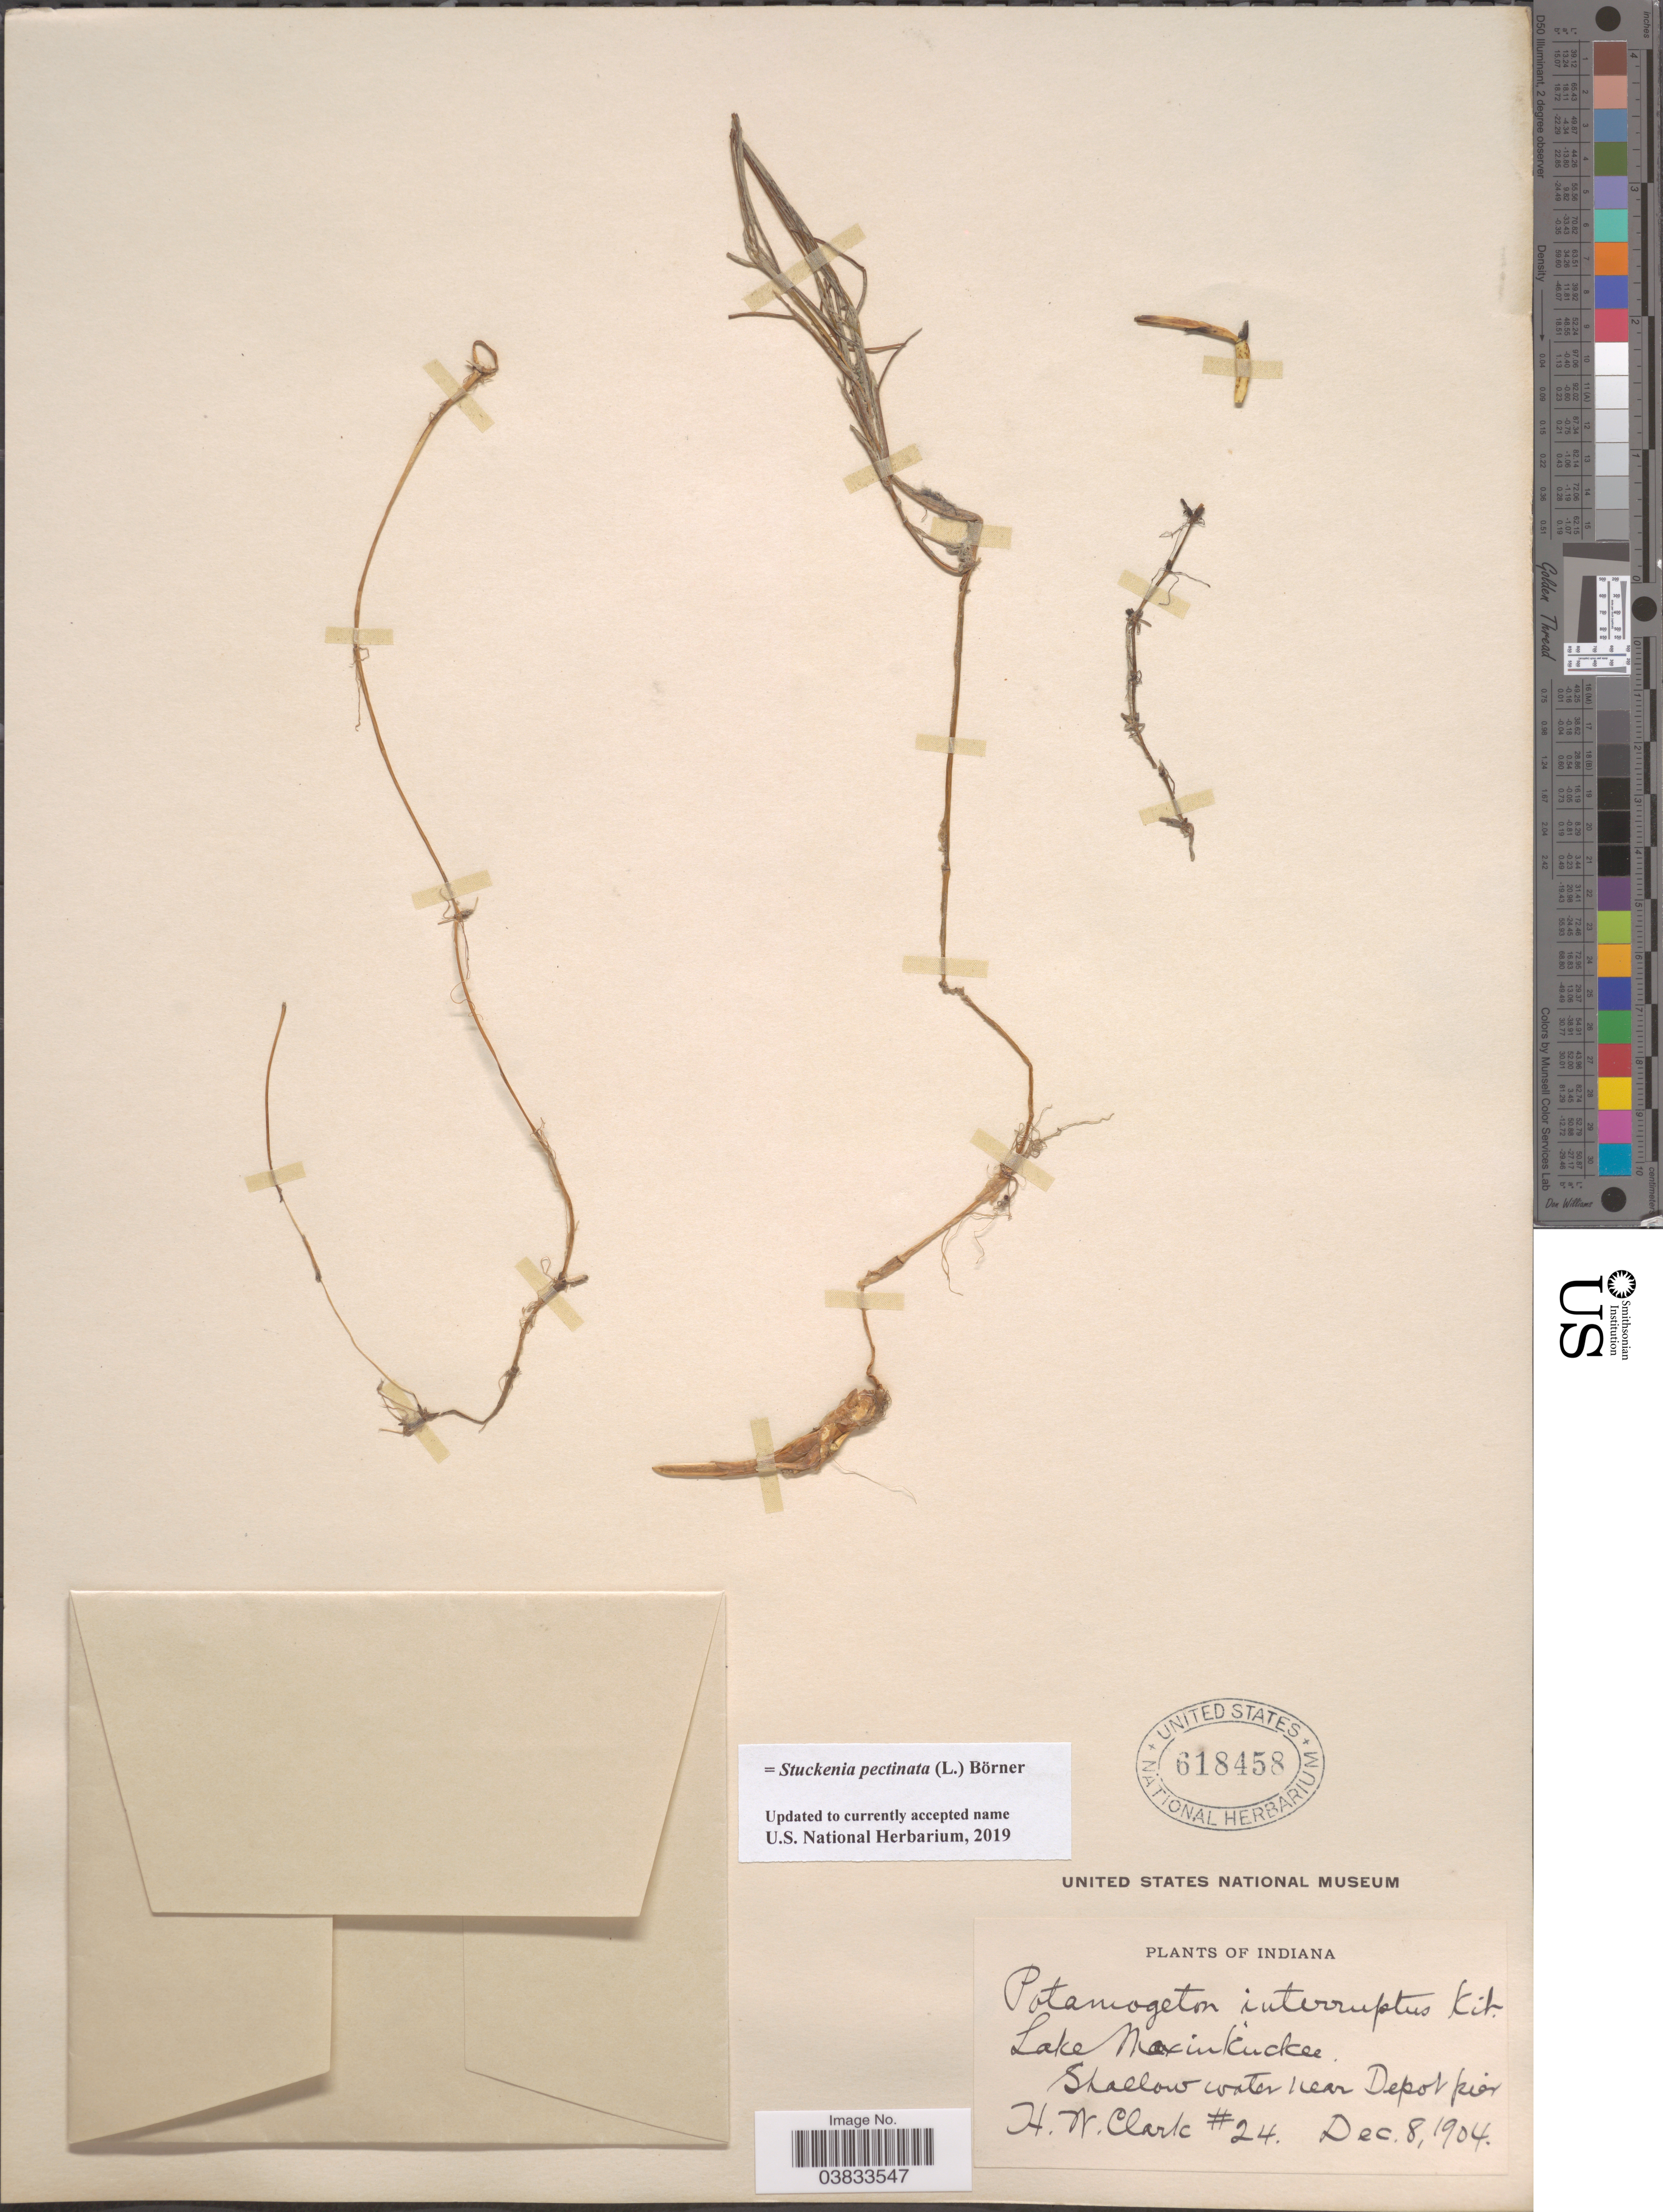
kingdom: Plantae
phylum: Tracheophyta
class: Liliopsida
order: Alismatales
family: Potamogetonaceae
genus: Stuckenia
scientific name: Stuckenia pectinata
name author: (L.) Börner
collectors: H. N. Clark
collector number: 24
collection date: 1904-12-08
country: United States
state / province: Indiana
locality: Lake Maxinkuckee. Shallow water near Depot Pier.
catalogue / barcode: US 618458